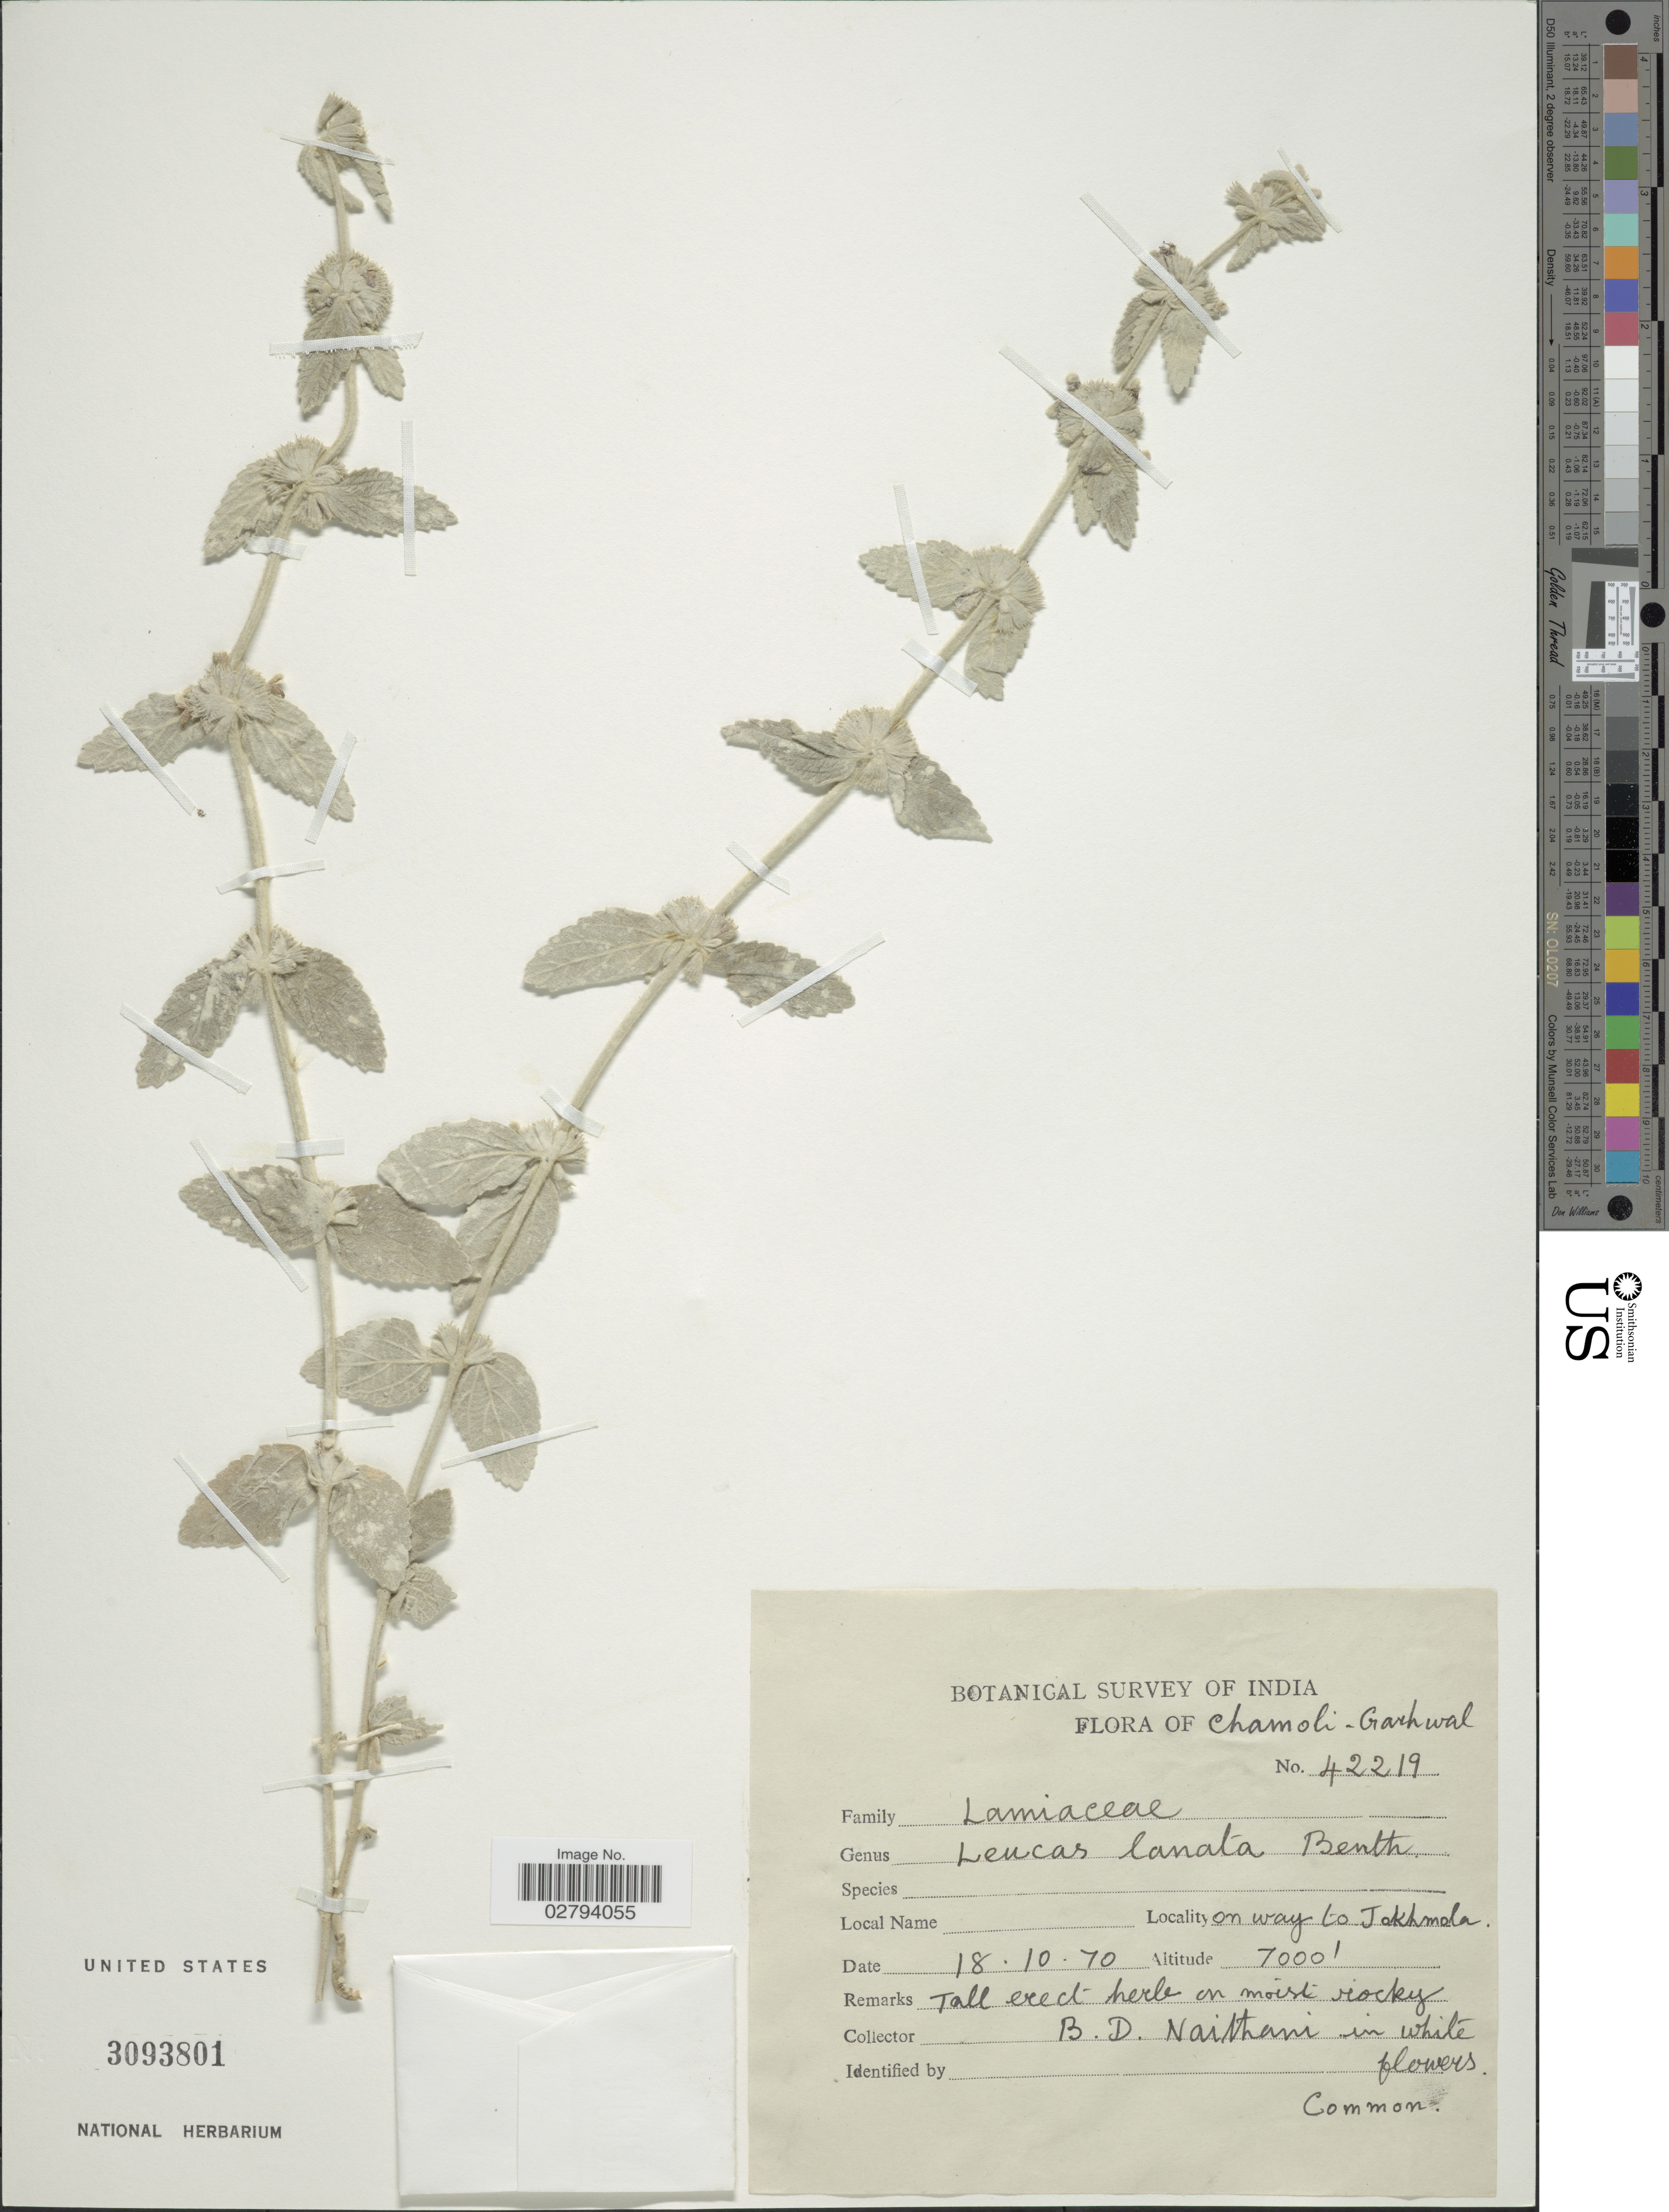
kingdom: Plantae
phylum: Tracheophyta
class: Magnoliopsida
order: Lamiales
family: Lamiaceae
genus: Leucas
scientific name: Leucas lanata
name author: Benth.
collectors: B. Naithani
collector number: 42219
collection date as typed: Transcribed d/m/y: 18/10/70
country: India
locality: Chamoli-Garhwal, on way to Jokhmola.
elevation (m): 2134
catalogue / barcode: US 3093801